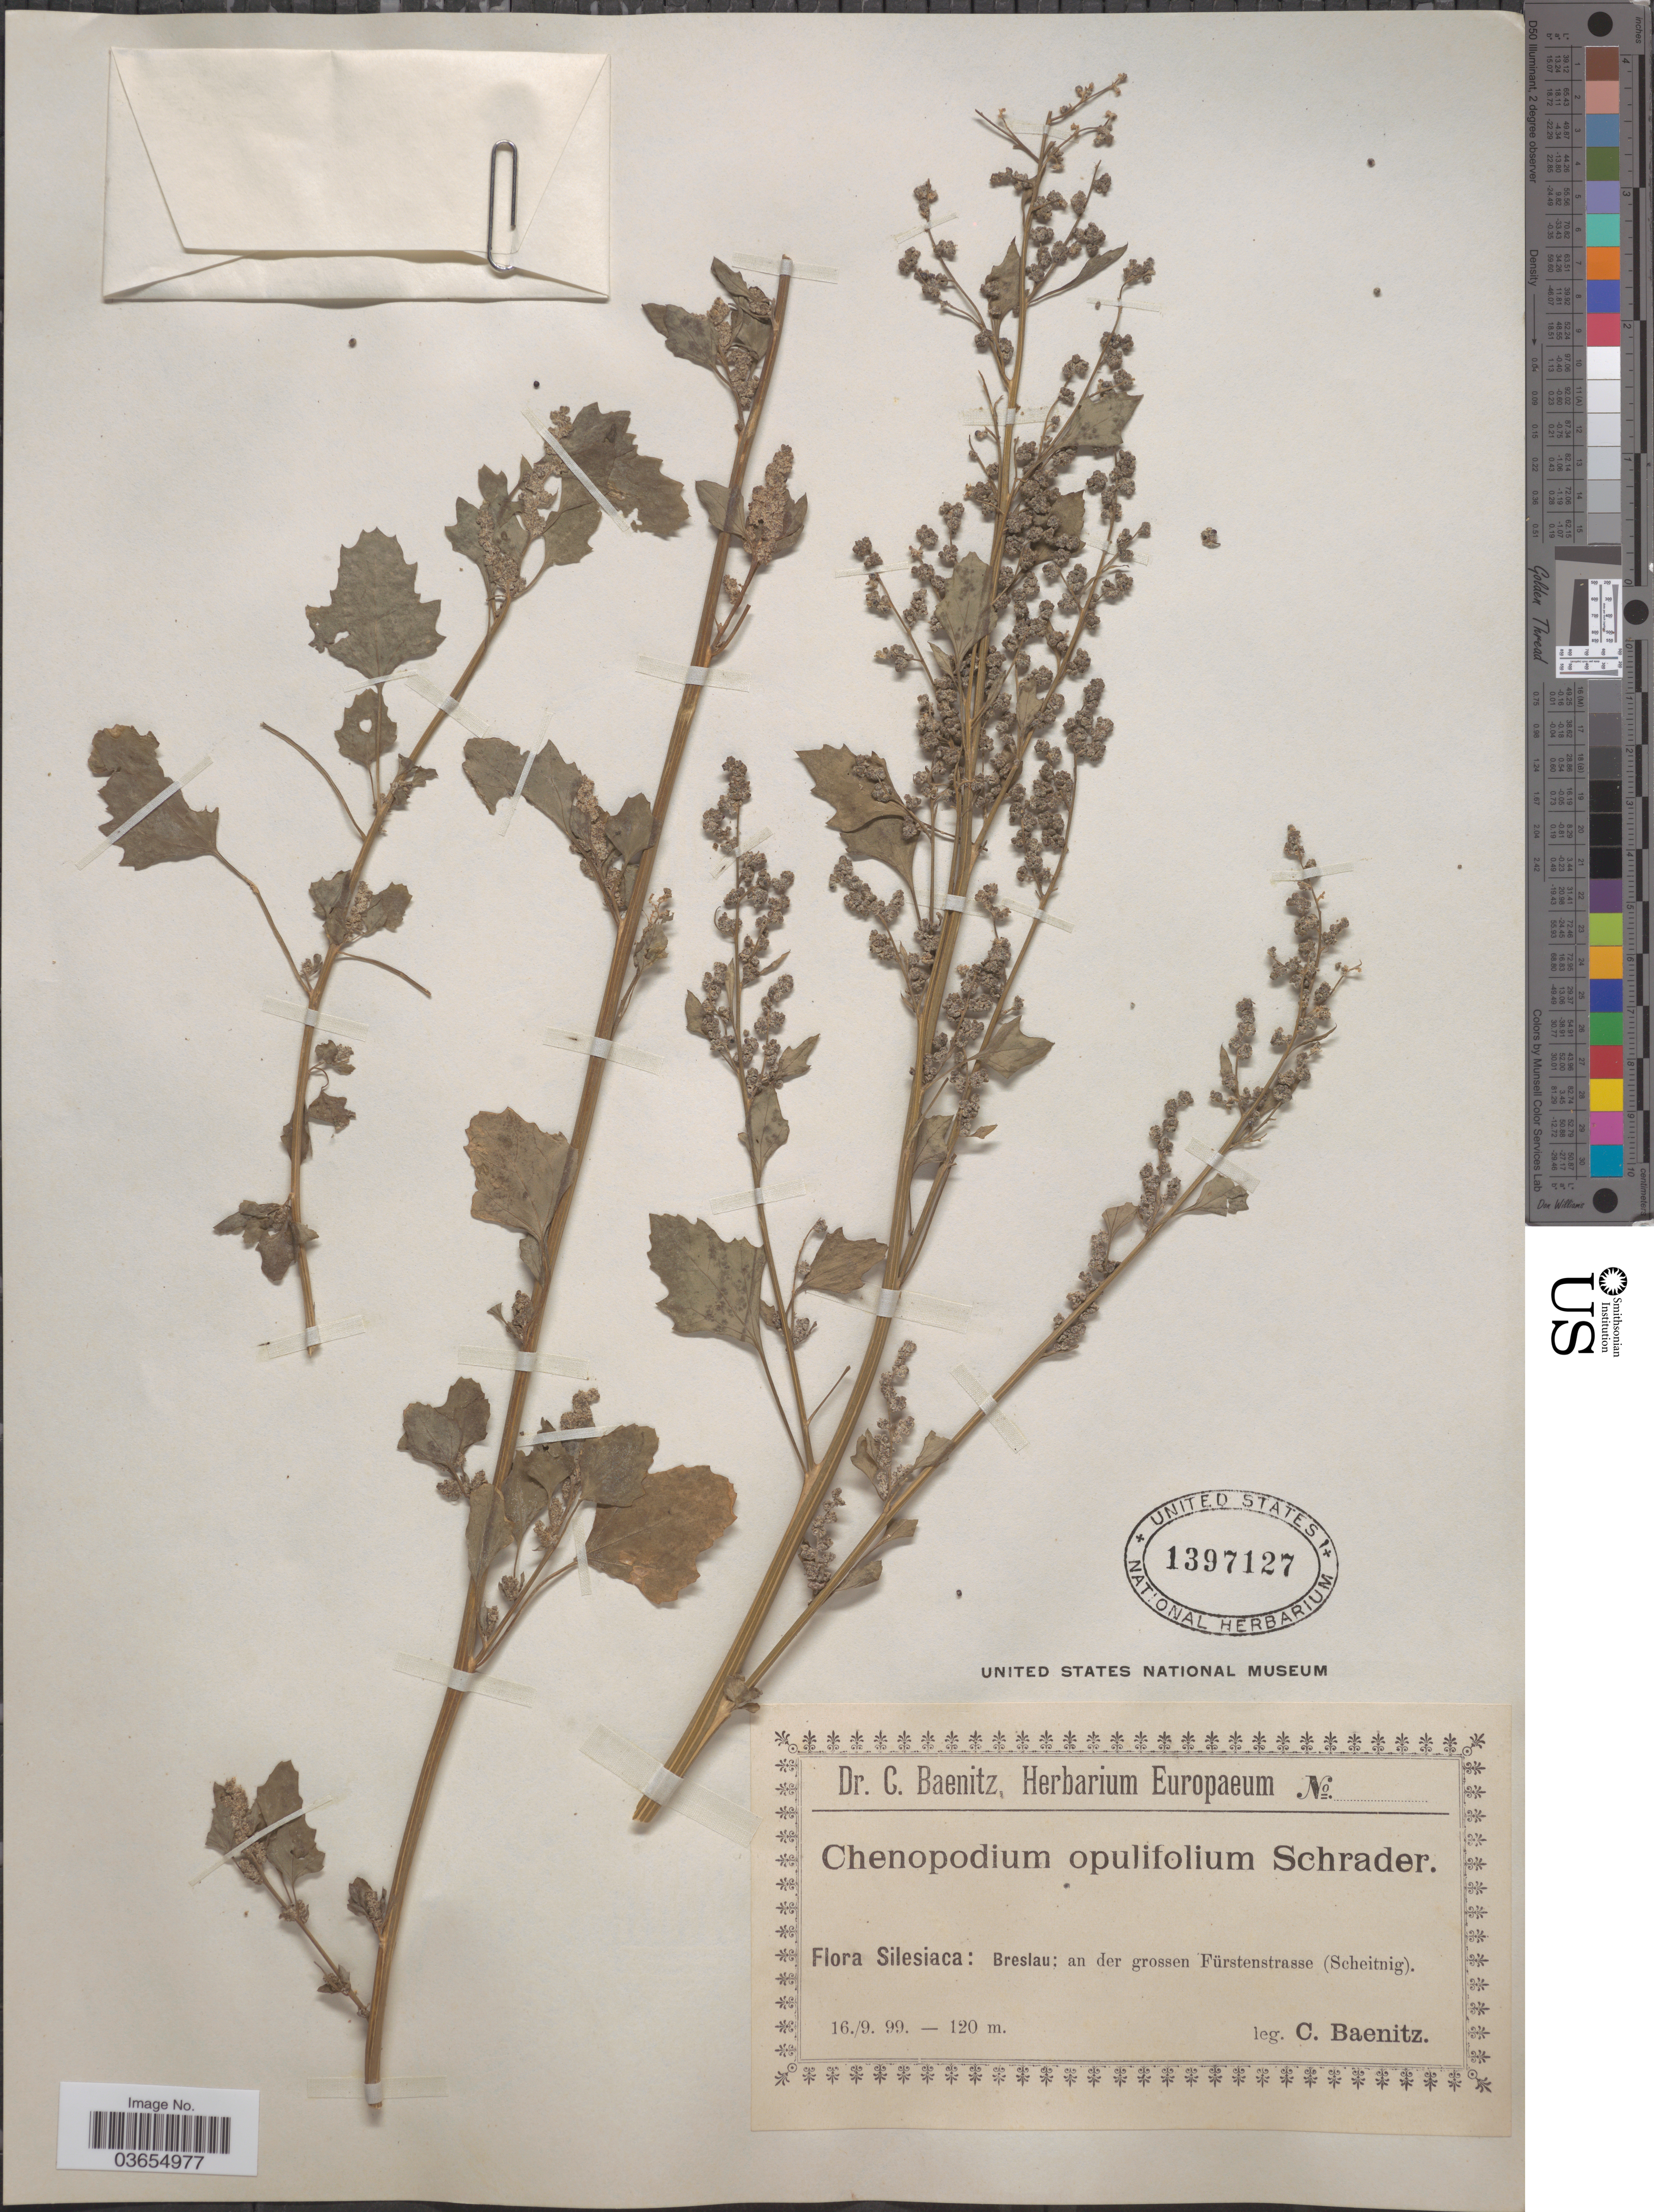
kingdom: Plantae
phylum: Tracheophyta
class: Magnoliopsida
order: Caryophyllales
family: Amaranthaceae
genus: Chenopodium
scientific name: Chenopodium opulifolium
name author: Schrad. ex W.D.J. Koch & Ziz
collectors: C. G. Baenitz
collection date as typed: Transcribed d/m/y: 16/9/99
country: Poland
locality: Silesiaca: Breslau: an der grossen Fürstenstrasse (Scheitnig).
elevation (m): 120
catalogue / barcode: US 1397127